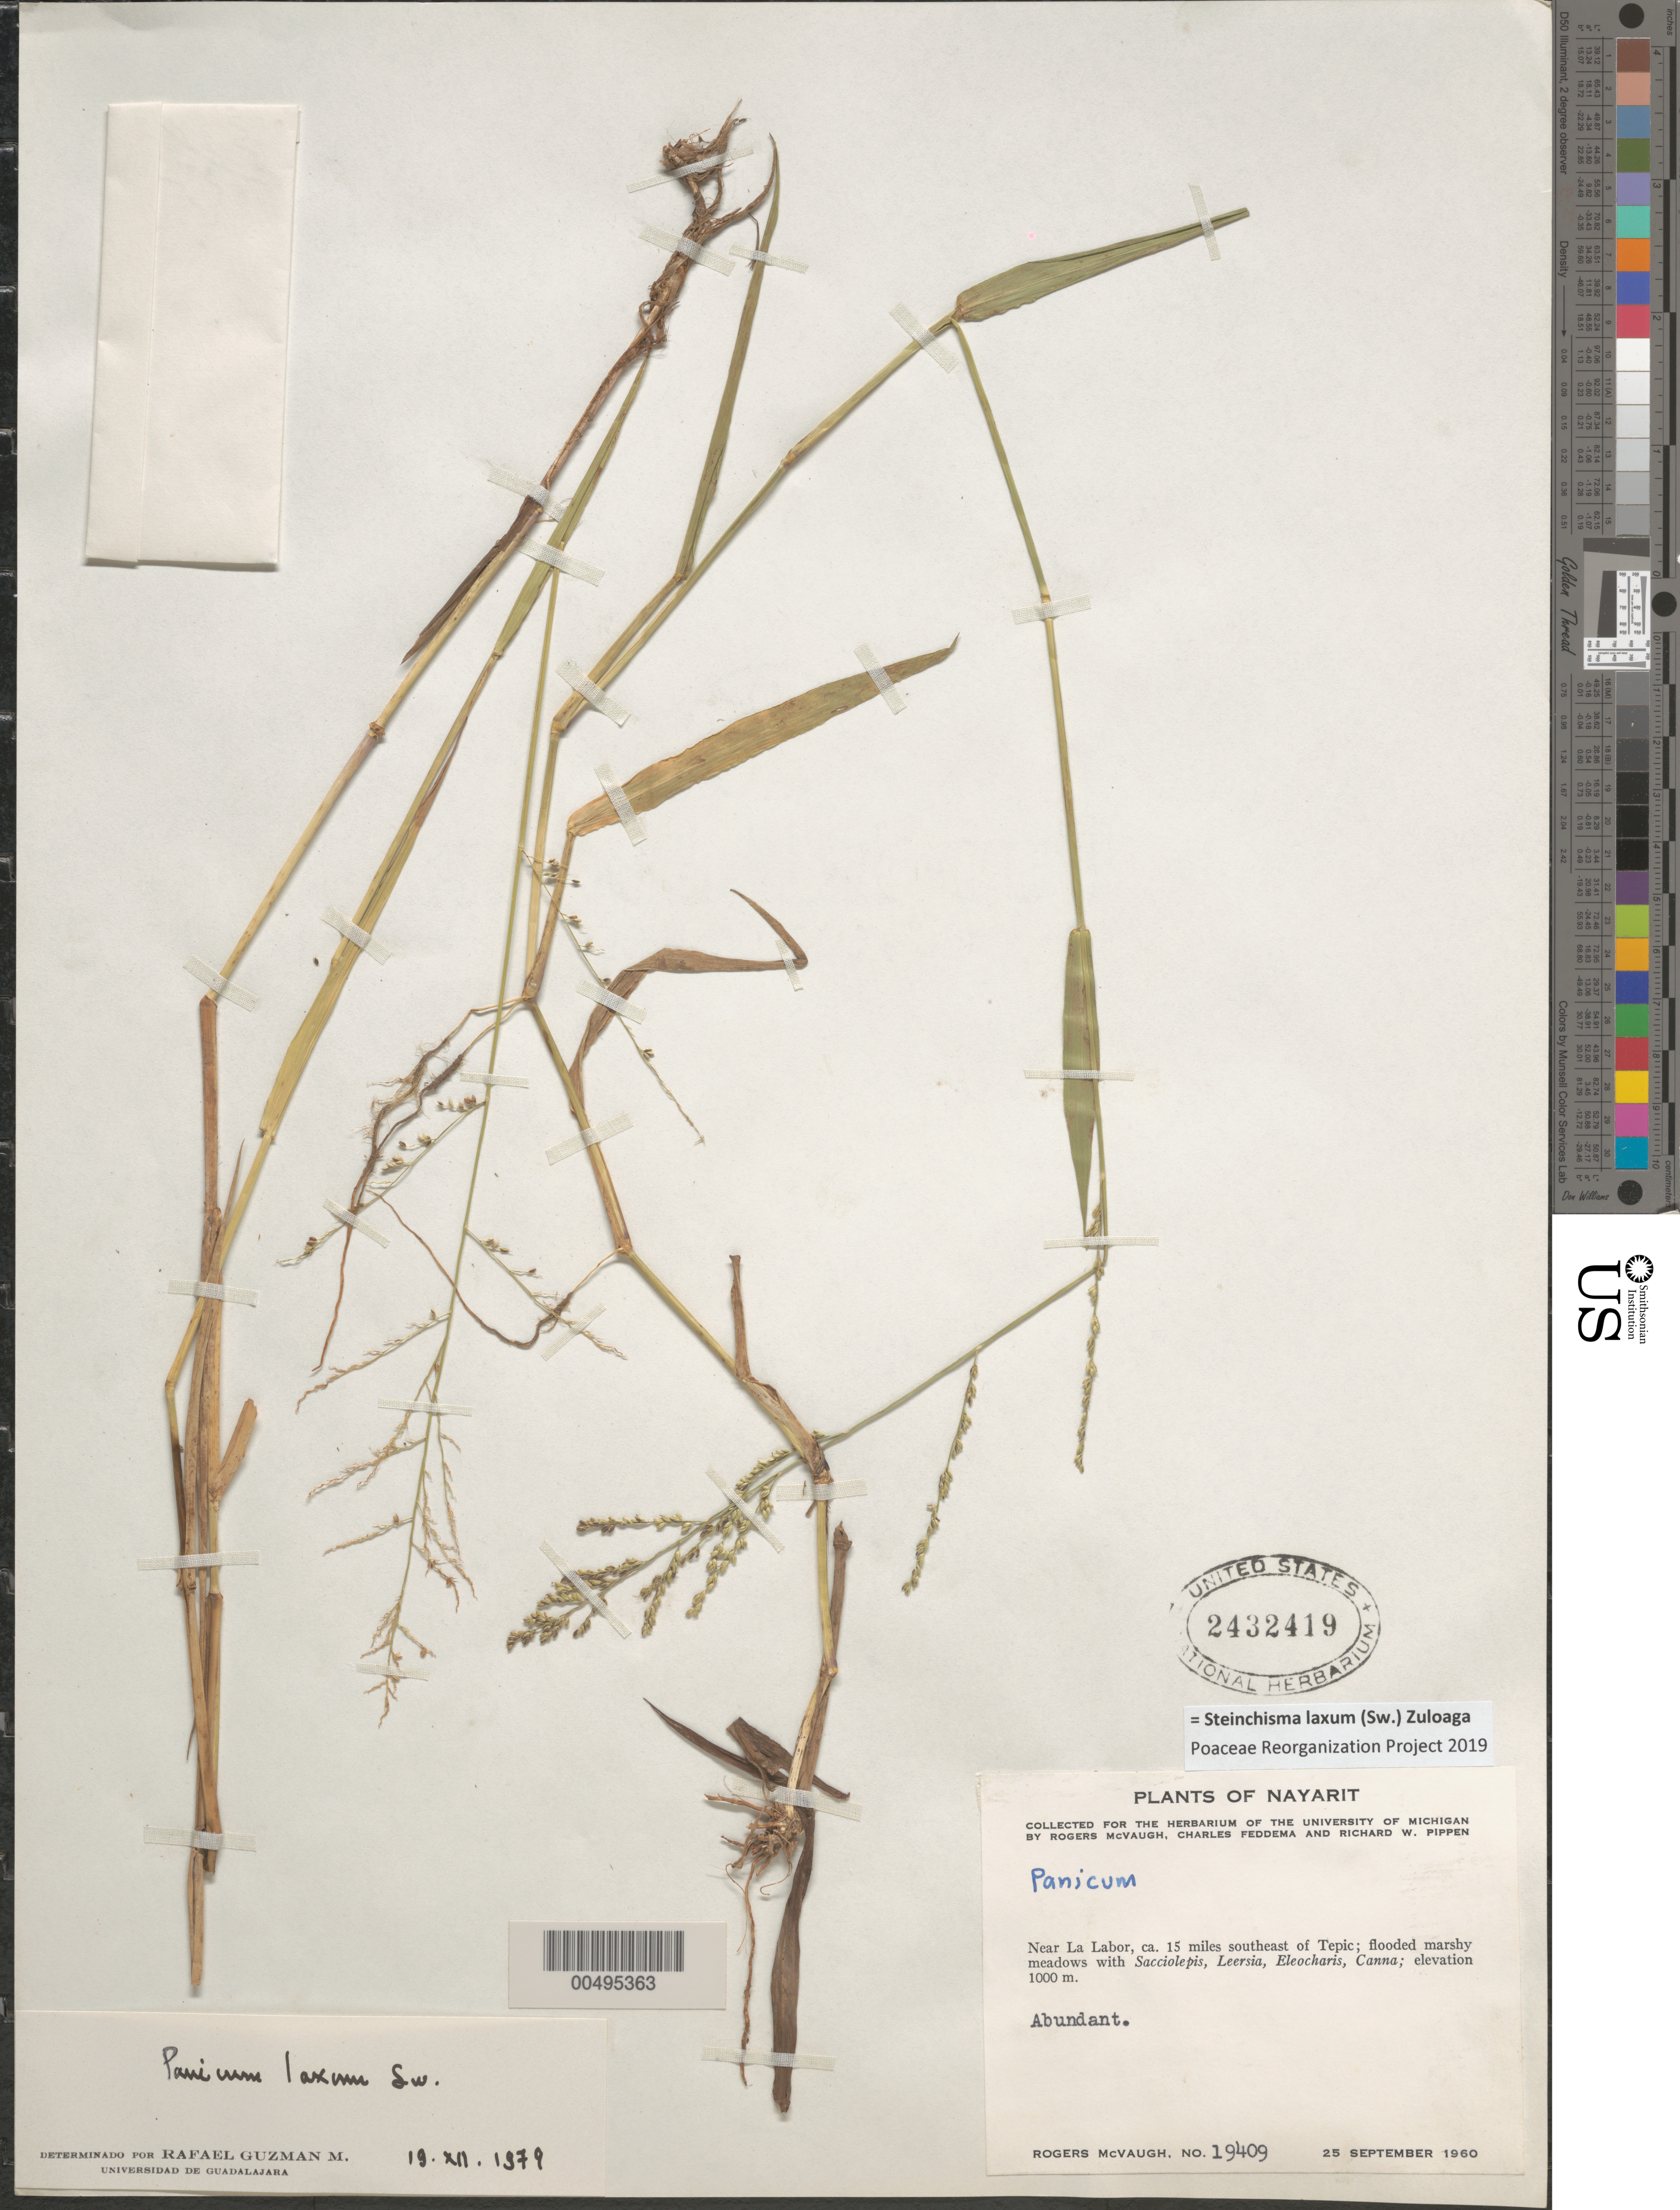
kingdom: Plantae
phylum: Tracheophyta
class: Liliopsida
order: Poales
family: Poaceae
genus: Panicum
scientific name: Panicum laxum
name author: Sw.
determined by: Guzman-M., R.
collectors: R. McVaugh, C. Feddema & R. W. Pippen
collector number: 19409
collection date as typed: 25 Sep 1960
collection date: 1960-09-25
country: Mexico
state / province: Nayarit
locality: Near La Labor, ca. 15 mi SE of Tepic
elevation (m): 1000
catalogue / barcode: US 2432419